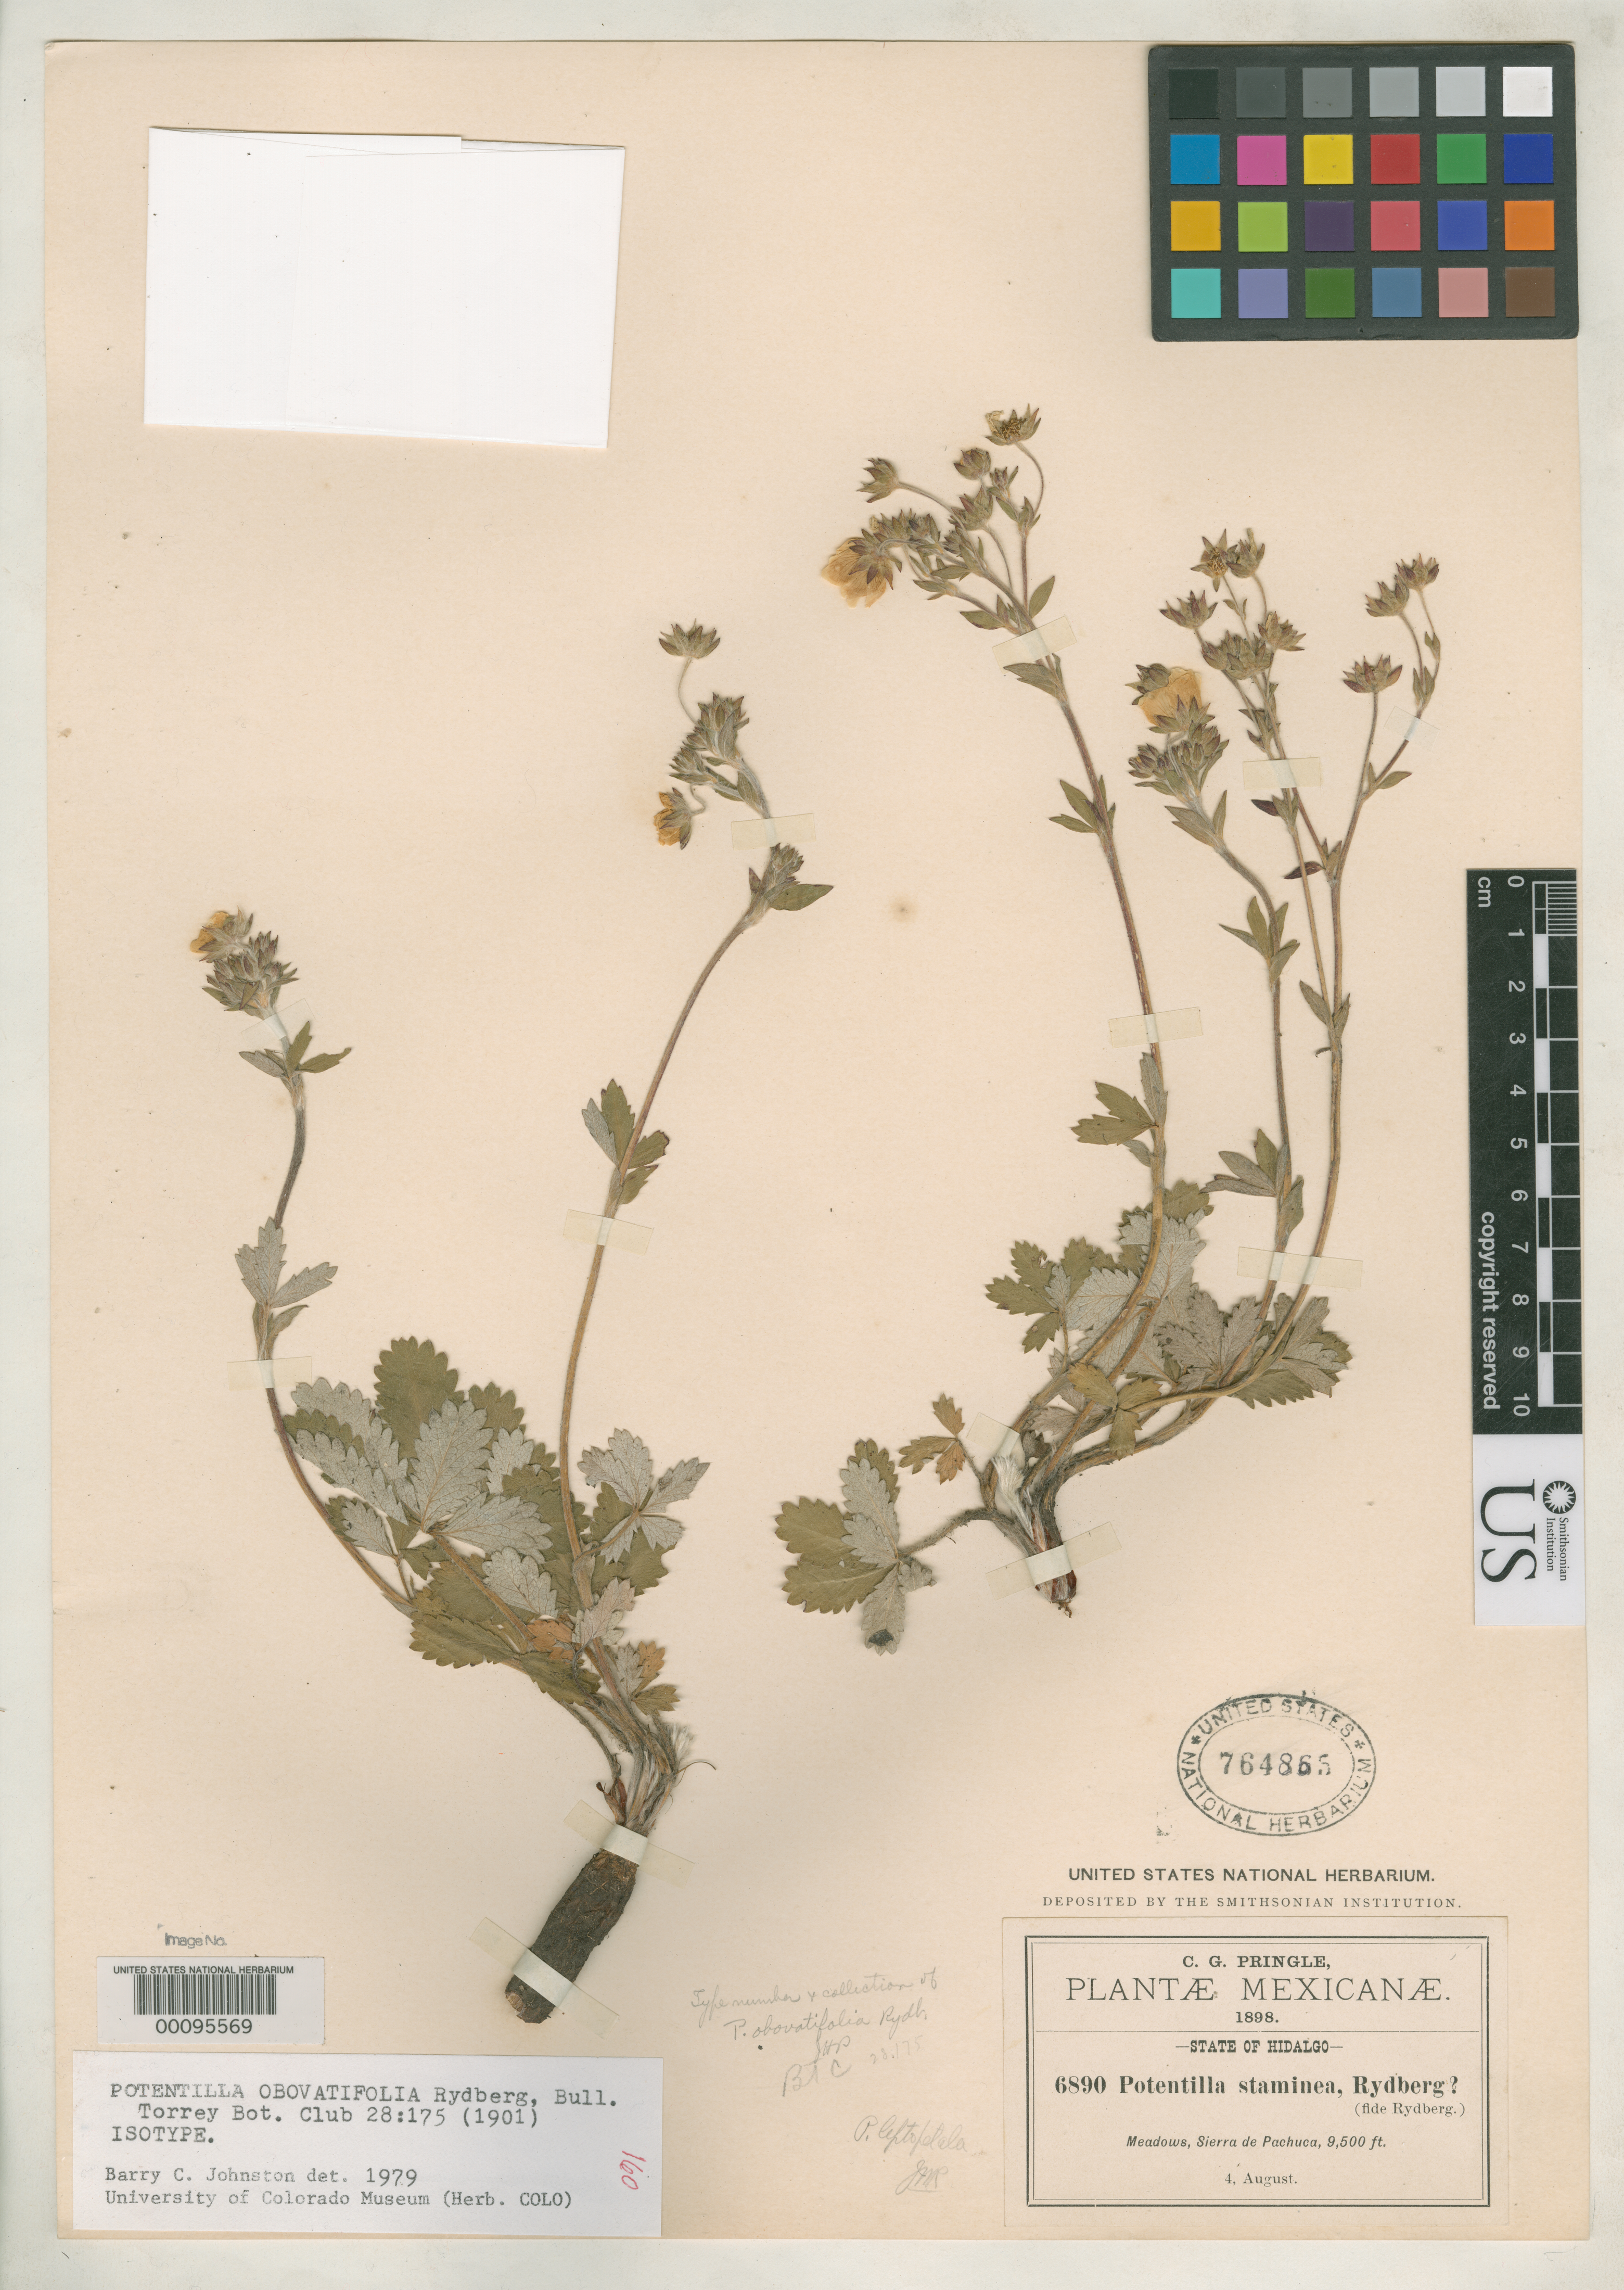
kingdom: Plantae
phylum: Tracheophyta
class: Magnoliopsida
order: Rosales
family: Rosaceae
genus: Potentilla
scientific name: Potentilla obovatifolia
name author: Rydb.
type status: Isotype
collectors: C. G. Pringle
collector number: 6890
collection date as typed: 04 Aug 1898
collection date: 1898-08-04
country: Mexico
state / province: Hidalgo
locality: Sierra de Pachuca.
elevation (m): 2896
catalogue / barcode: US 764865